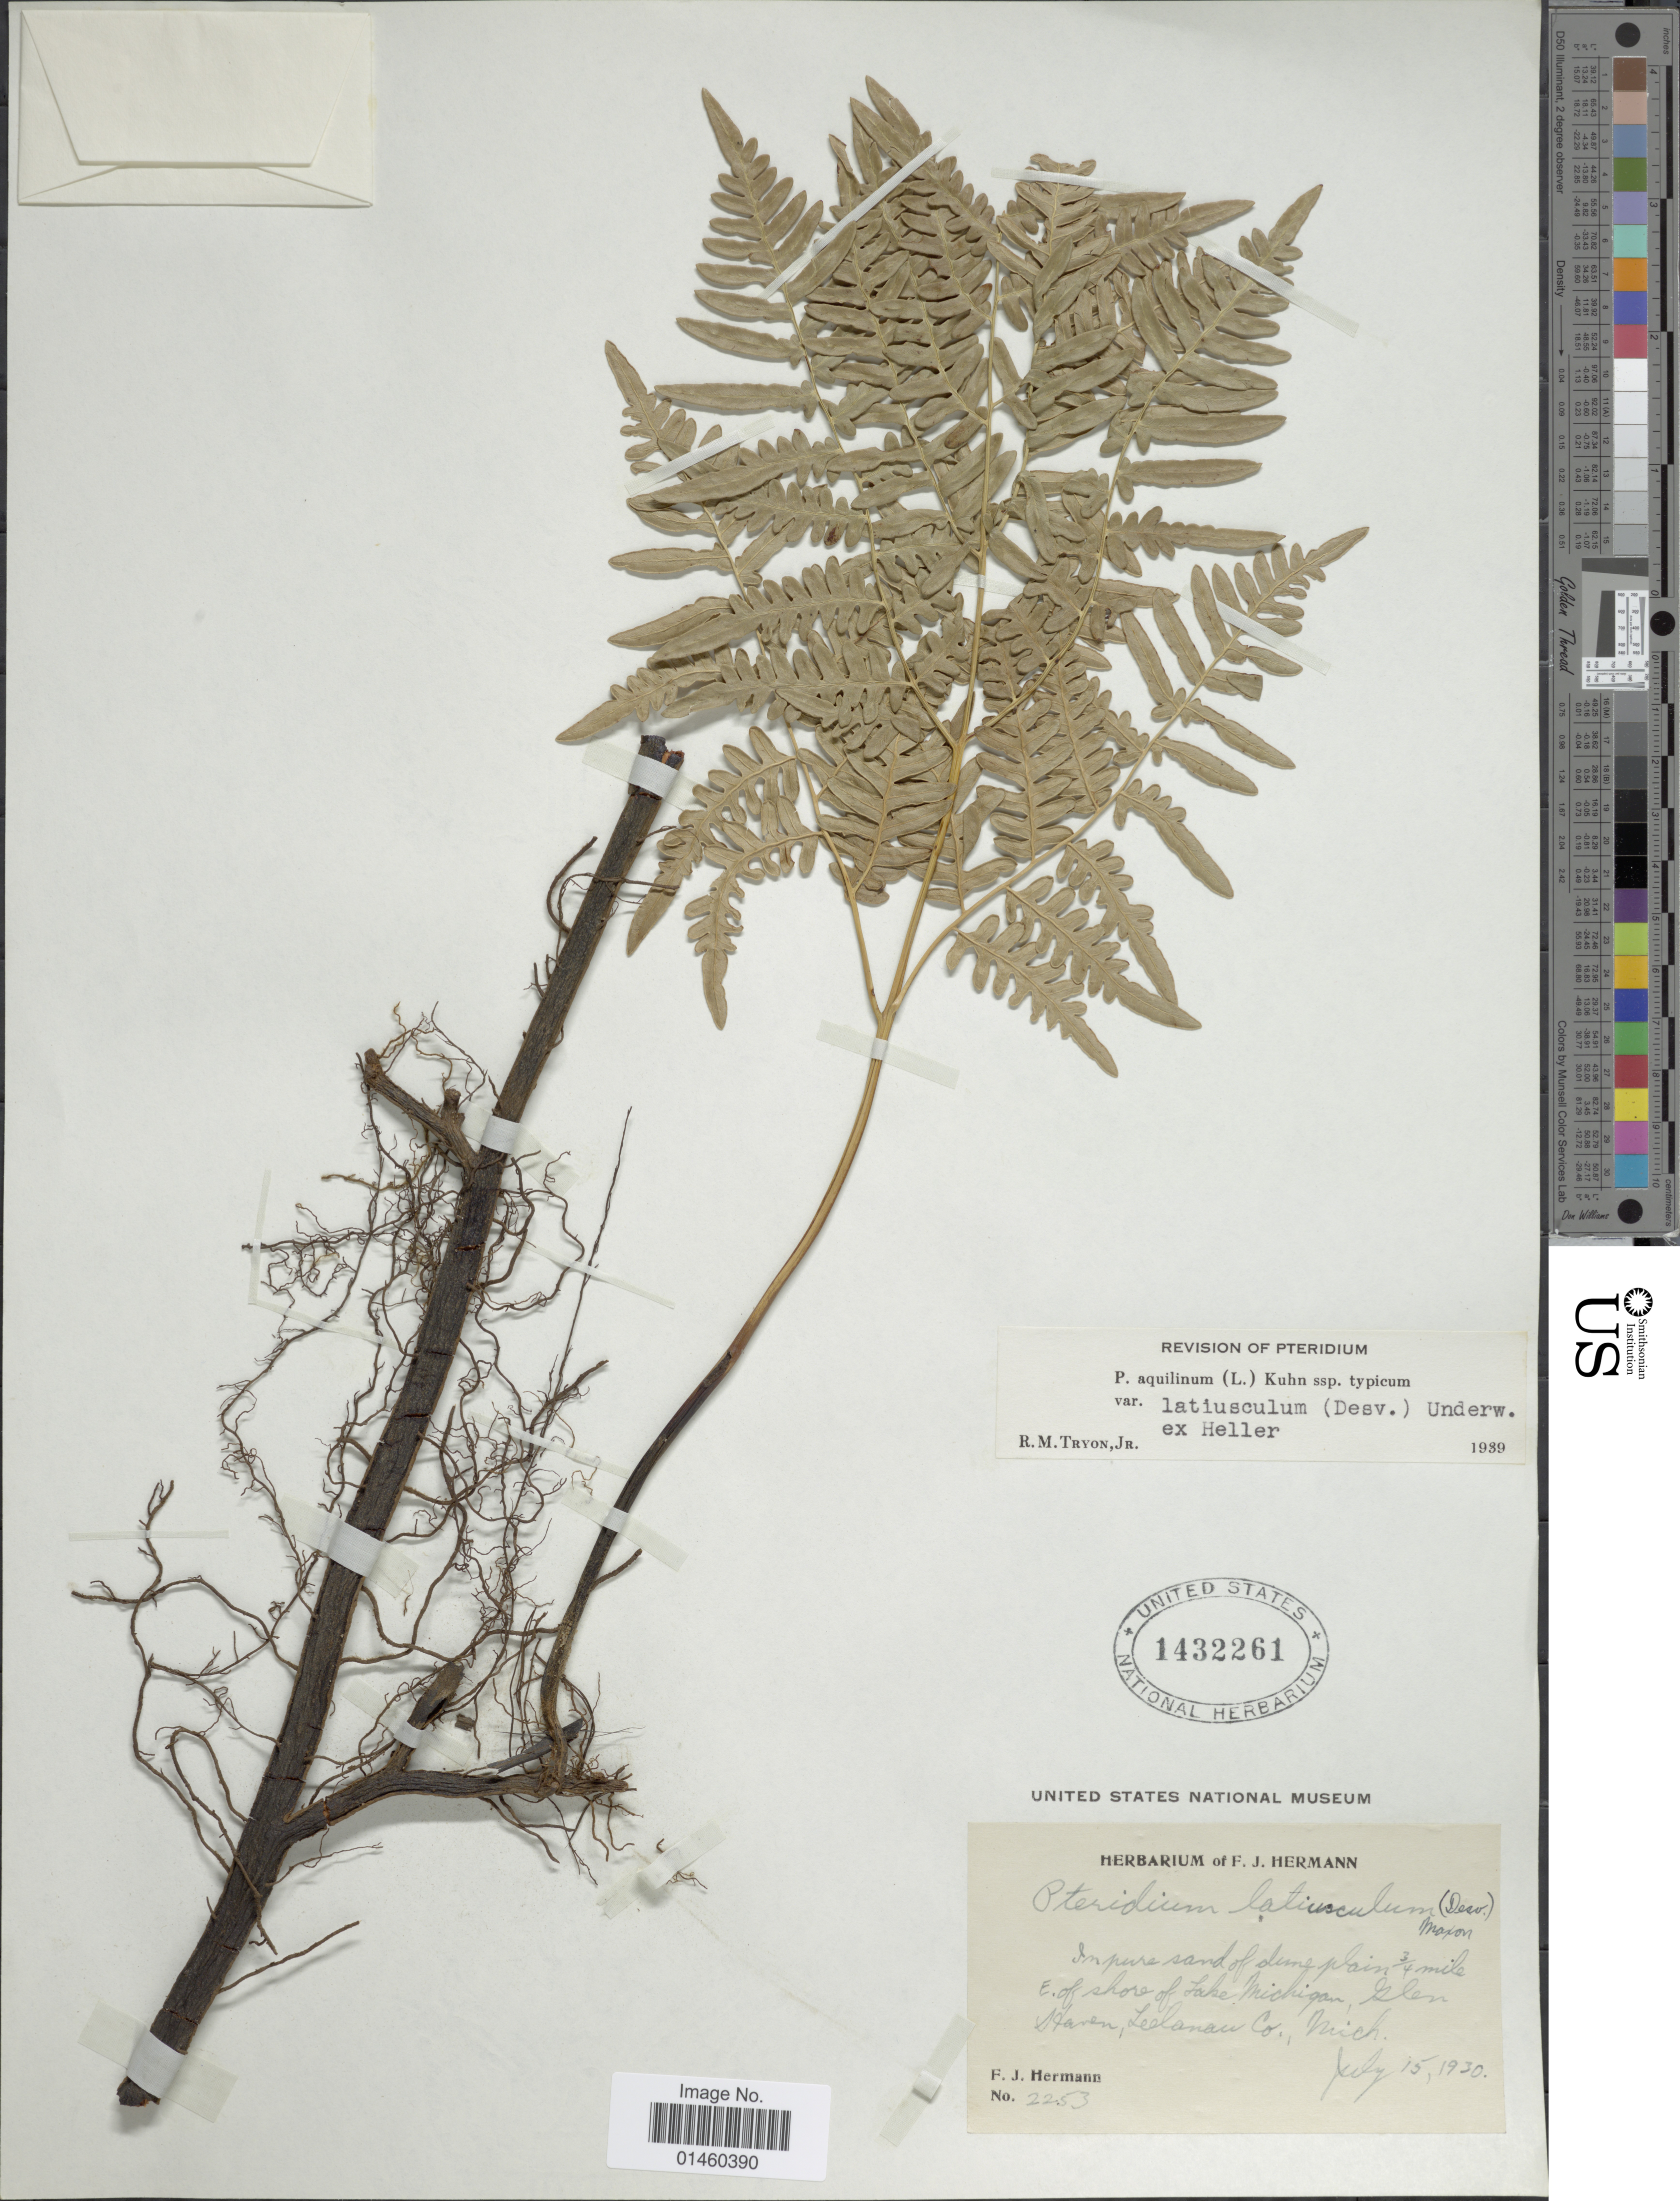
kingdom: Plantae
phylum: Tracheophyta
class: Polypodiopsida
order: Polypodiales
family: Dennstaedtiaceae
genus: Pteridium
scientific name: Pteridium aquilinum var. latiusculum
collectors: F. J. Hermann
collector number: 2253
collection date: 1930-07-15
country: United States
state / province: Michigan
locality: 3/4 mile E. of shore of Lake Michigan, Glen Haven, Leelanau Co.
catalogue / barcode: US 1432261